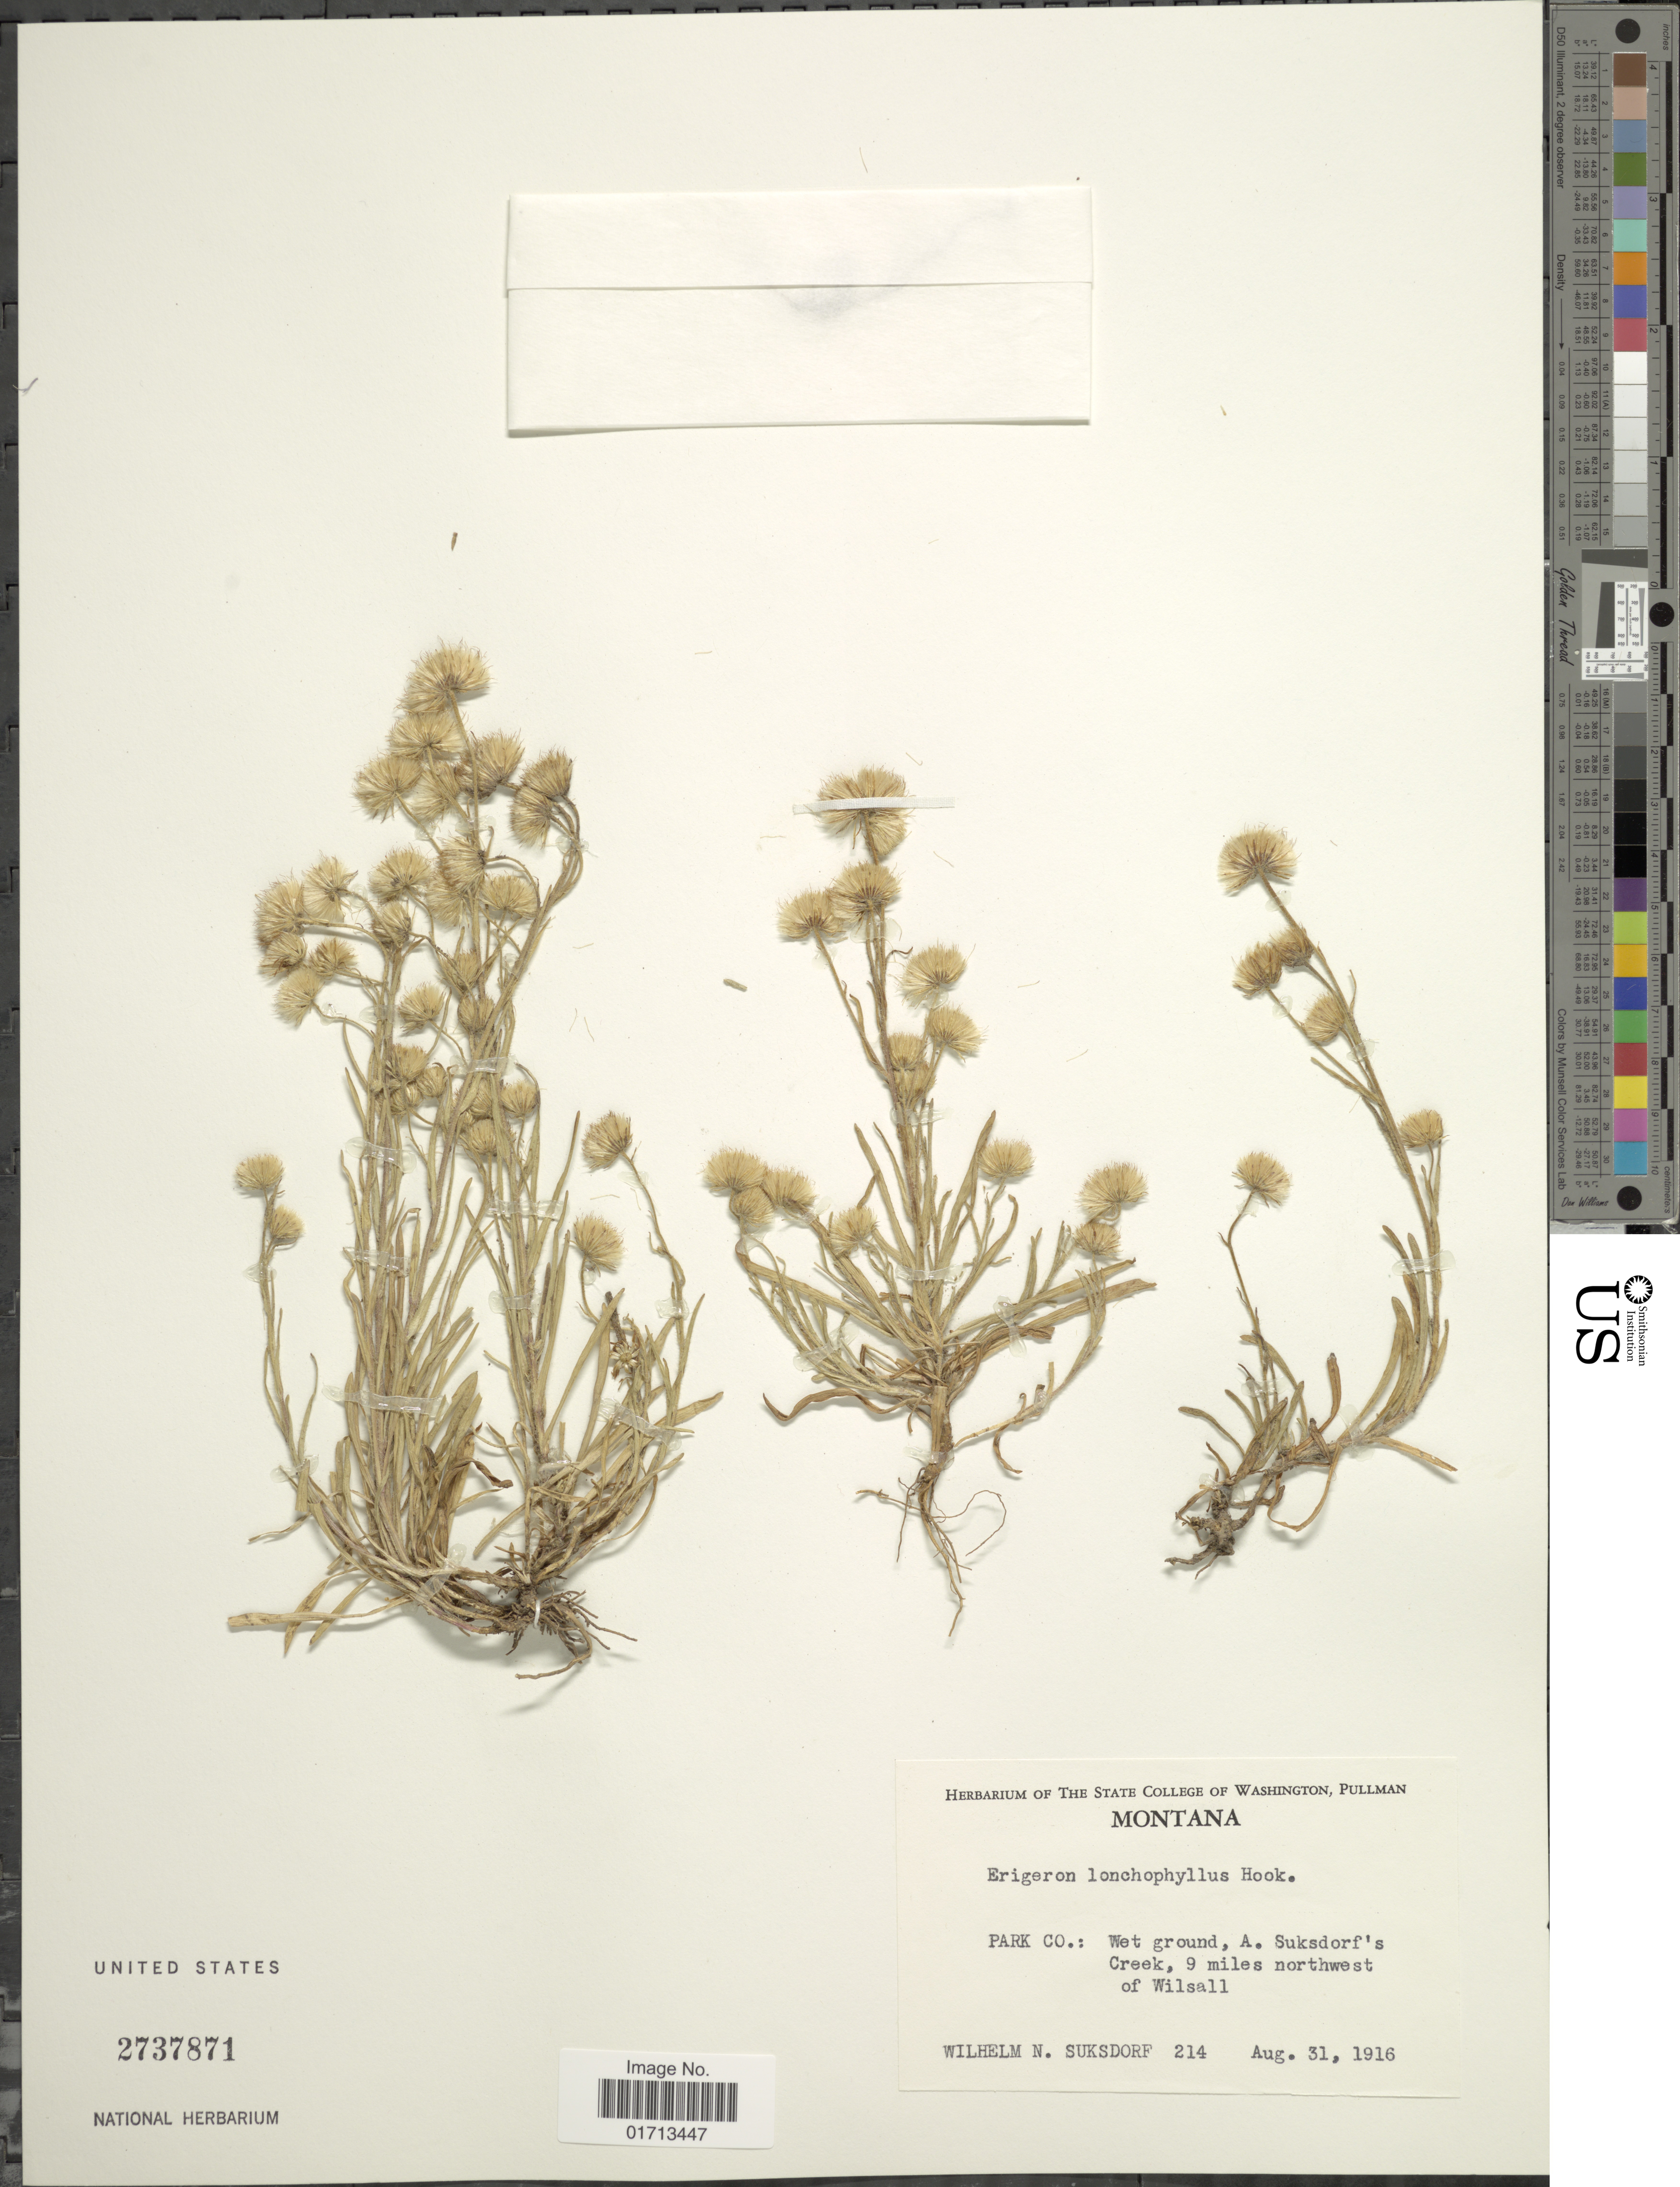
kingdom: Plantae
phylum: Tracheophyta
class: Magnoliopsida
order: Asterales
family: Asteraceae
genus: Erigeron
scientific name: Erigeron lonchophyllus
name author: Hook.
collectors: W. N. Suksdorf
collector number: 214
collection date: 1916-08-31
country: United States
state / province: Montana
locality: Park Co.: A. Suksdorf's Creek, 9 miles northwest of Wilsall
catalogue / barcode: US 2737871